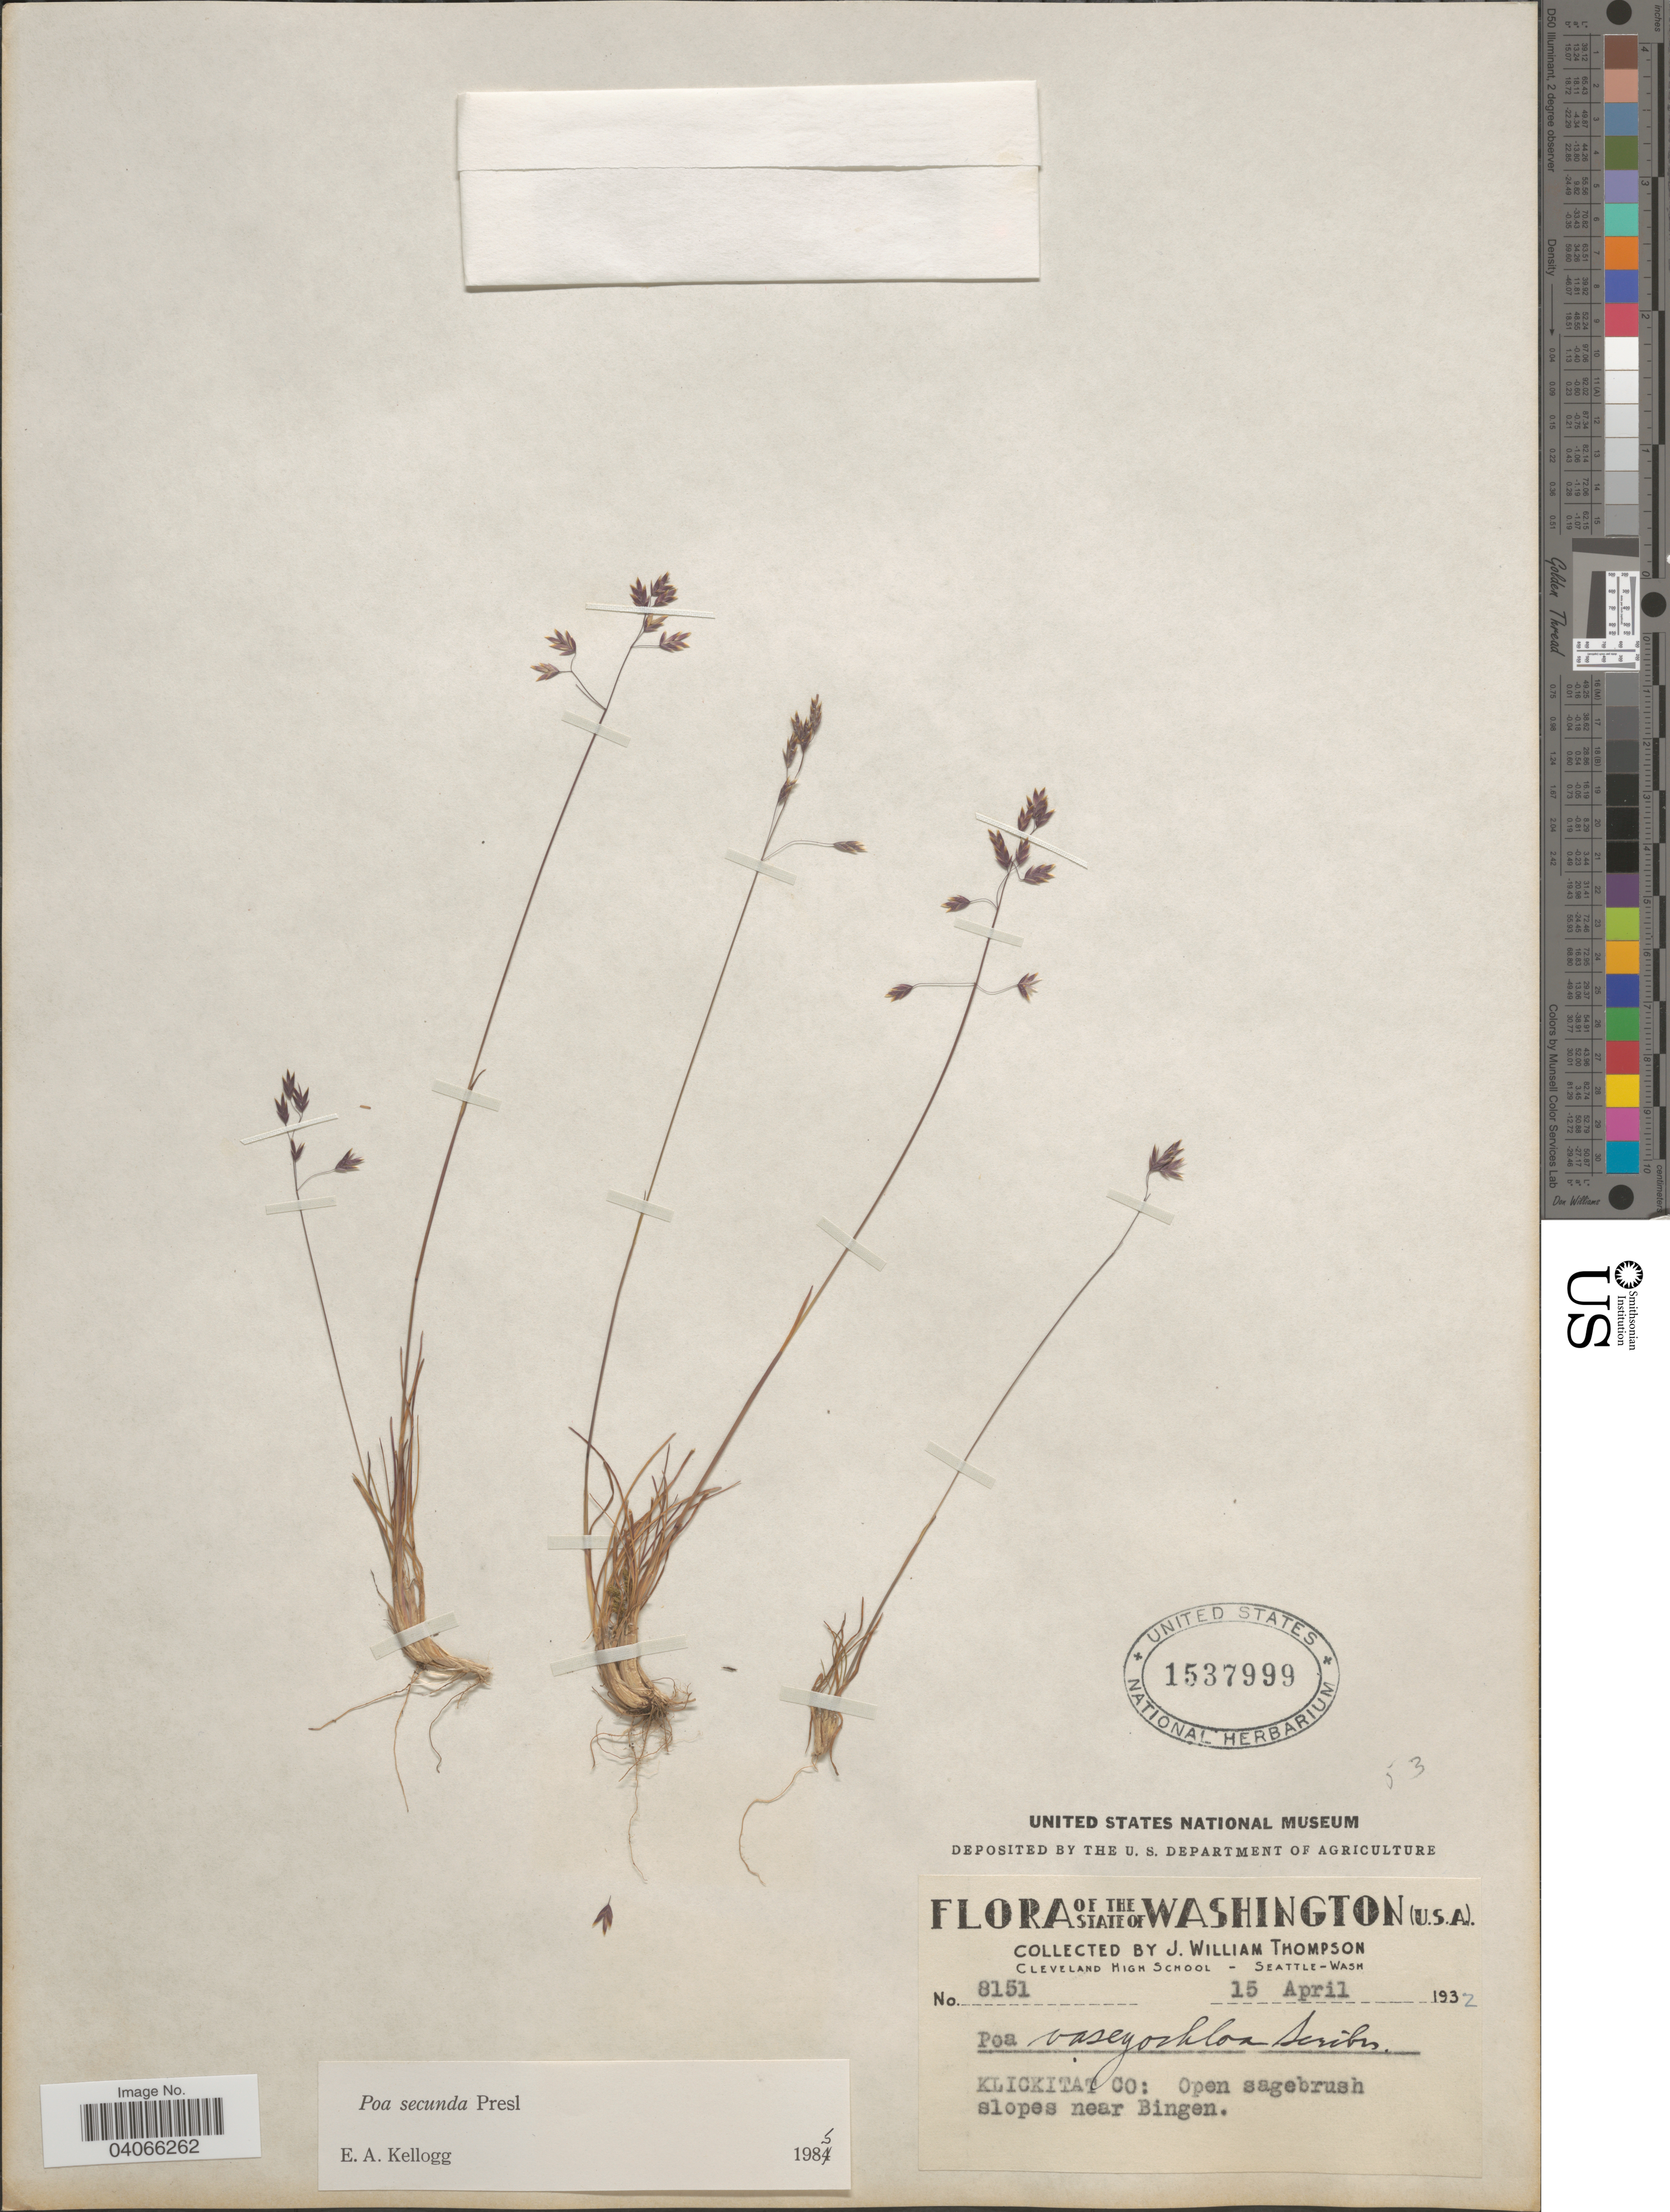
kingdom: Plantae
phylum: Tracheophyta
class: Liliopsida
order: Poales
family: Poaceae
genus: Poa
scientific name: Poa secunda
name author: J. Presl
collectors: J. W. Thompson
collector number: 8151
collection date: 1922-04-15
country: United States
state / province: Washington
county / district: Klickitat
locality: Klickitat Co: Open sagebrush slopes near Bingen.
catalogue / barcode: US 1537999